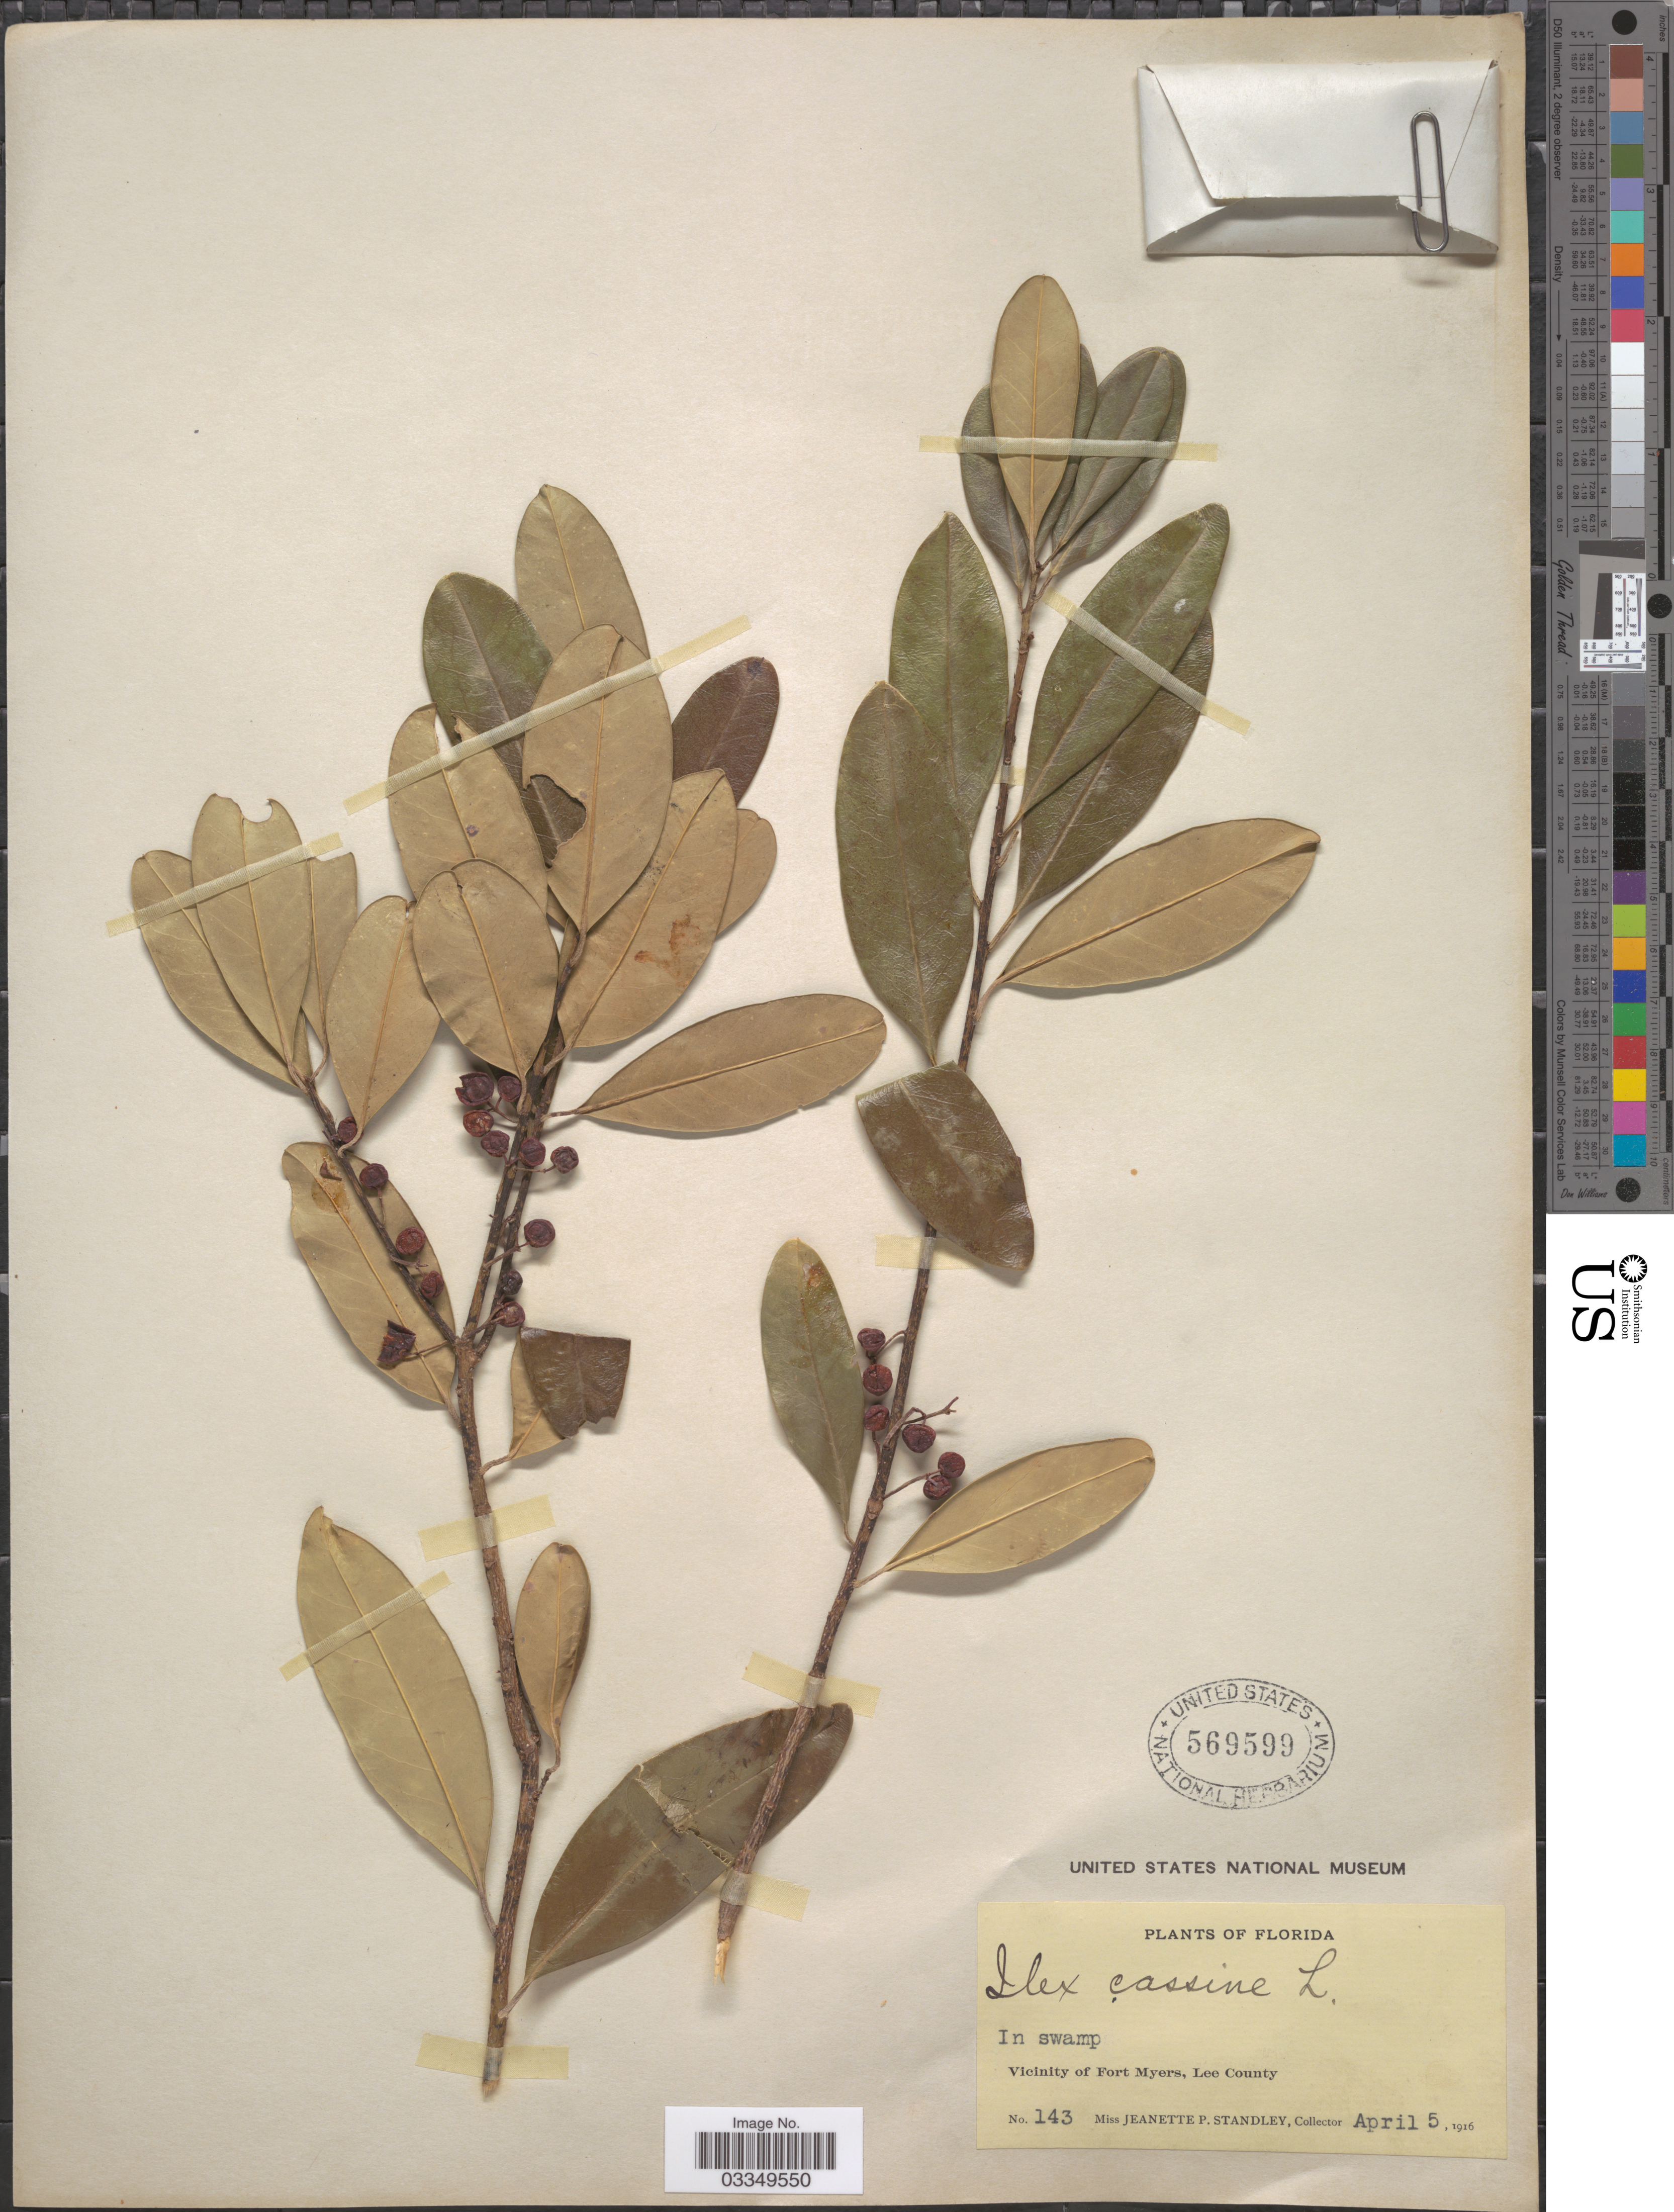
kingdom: Plantae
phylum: Tracheophyta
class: Magnoliopsida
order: Aquifoliales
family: Aquifoliaceae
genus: Ilex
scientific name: Ilex cassine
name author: L.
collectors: J. P. Standley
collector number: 143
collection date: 1916-04-05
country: United States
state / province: Florida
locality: Vicinity of Fort Myers, Lee County.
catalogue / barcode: US 569599